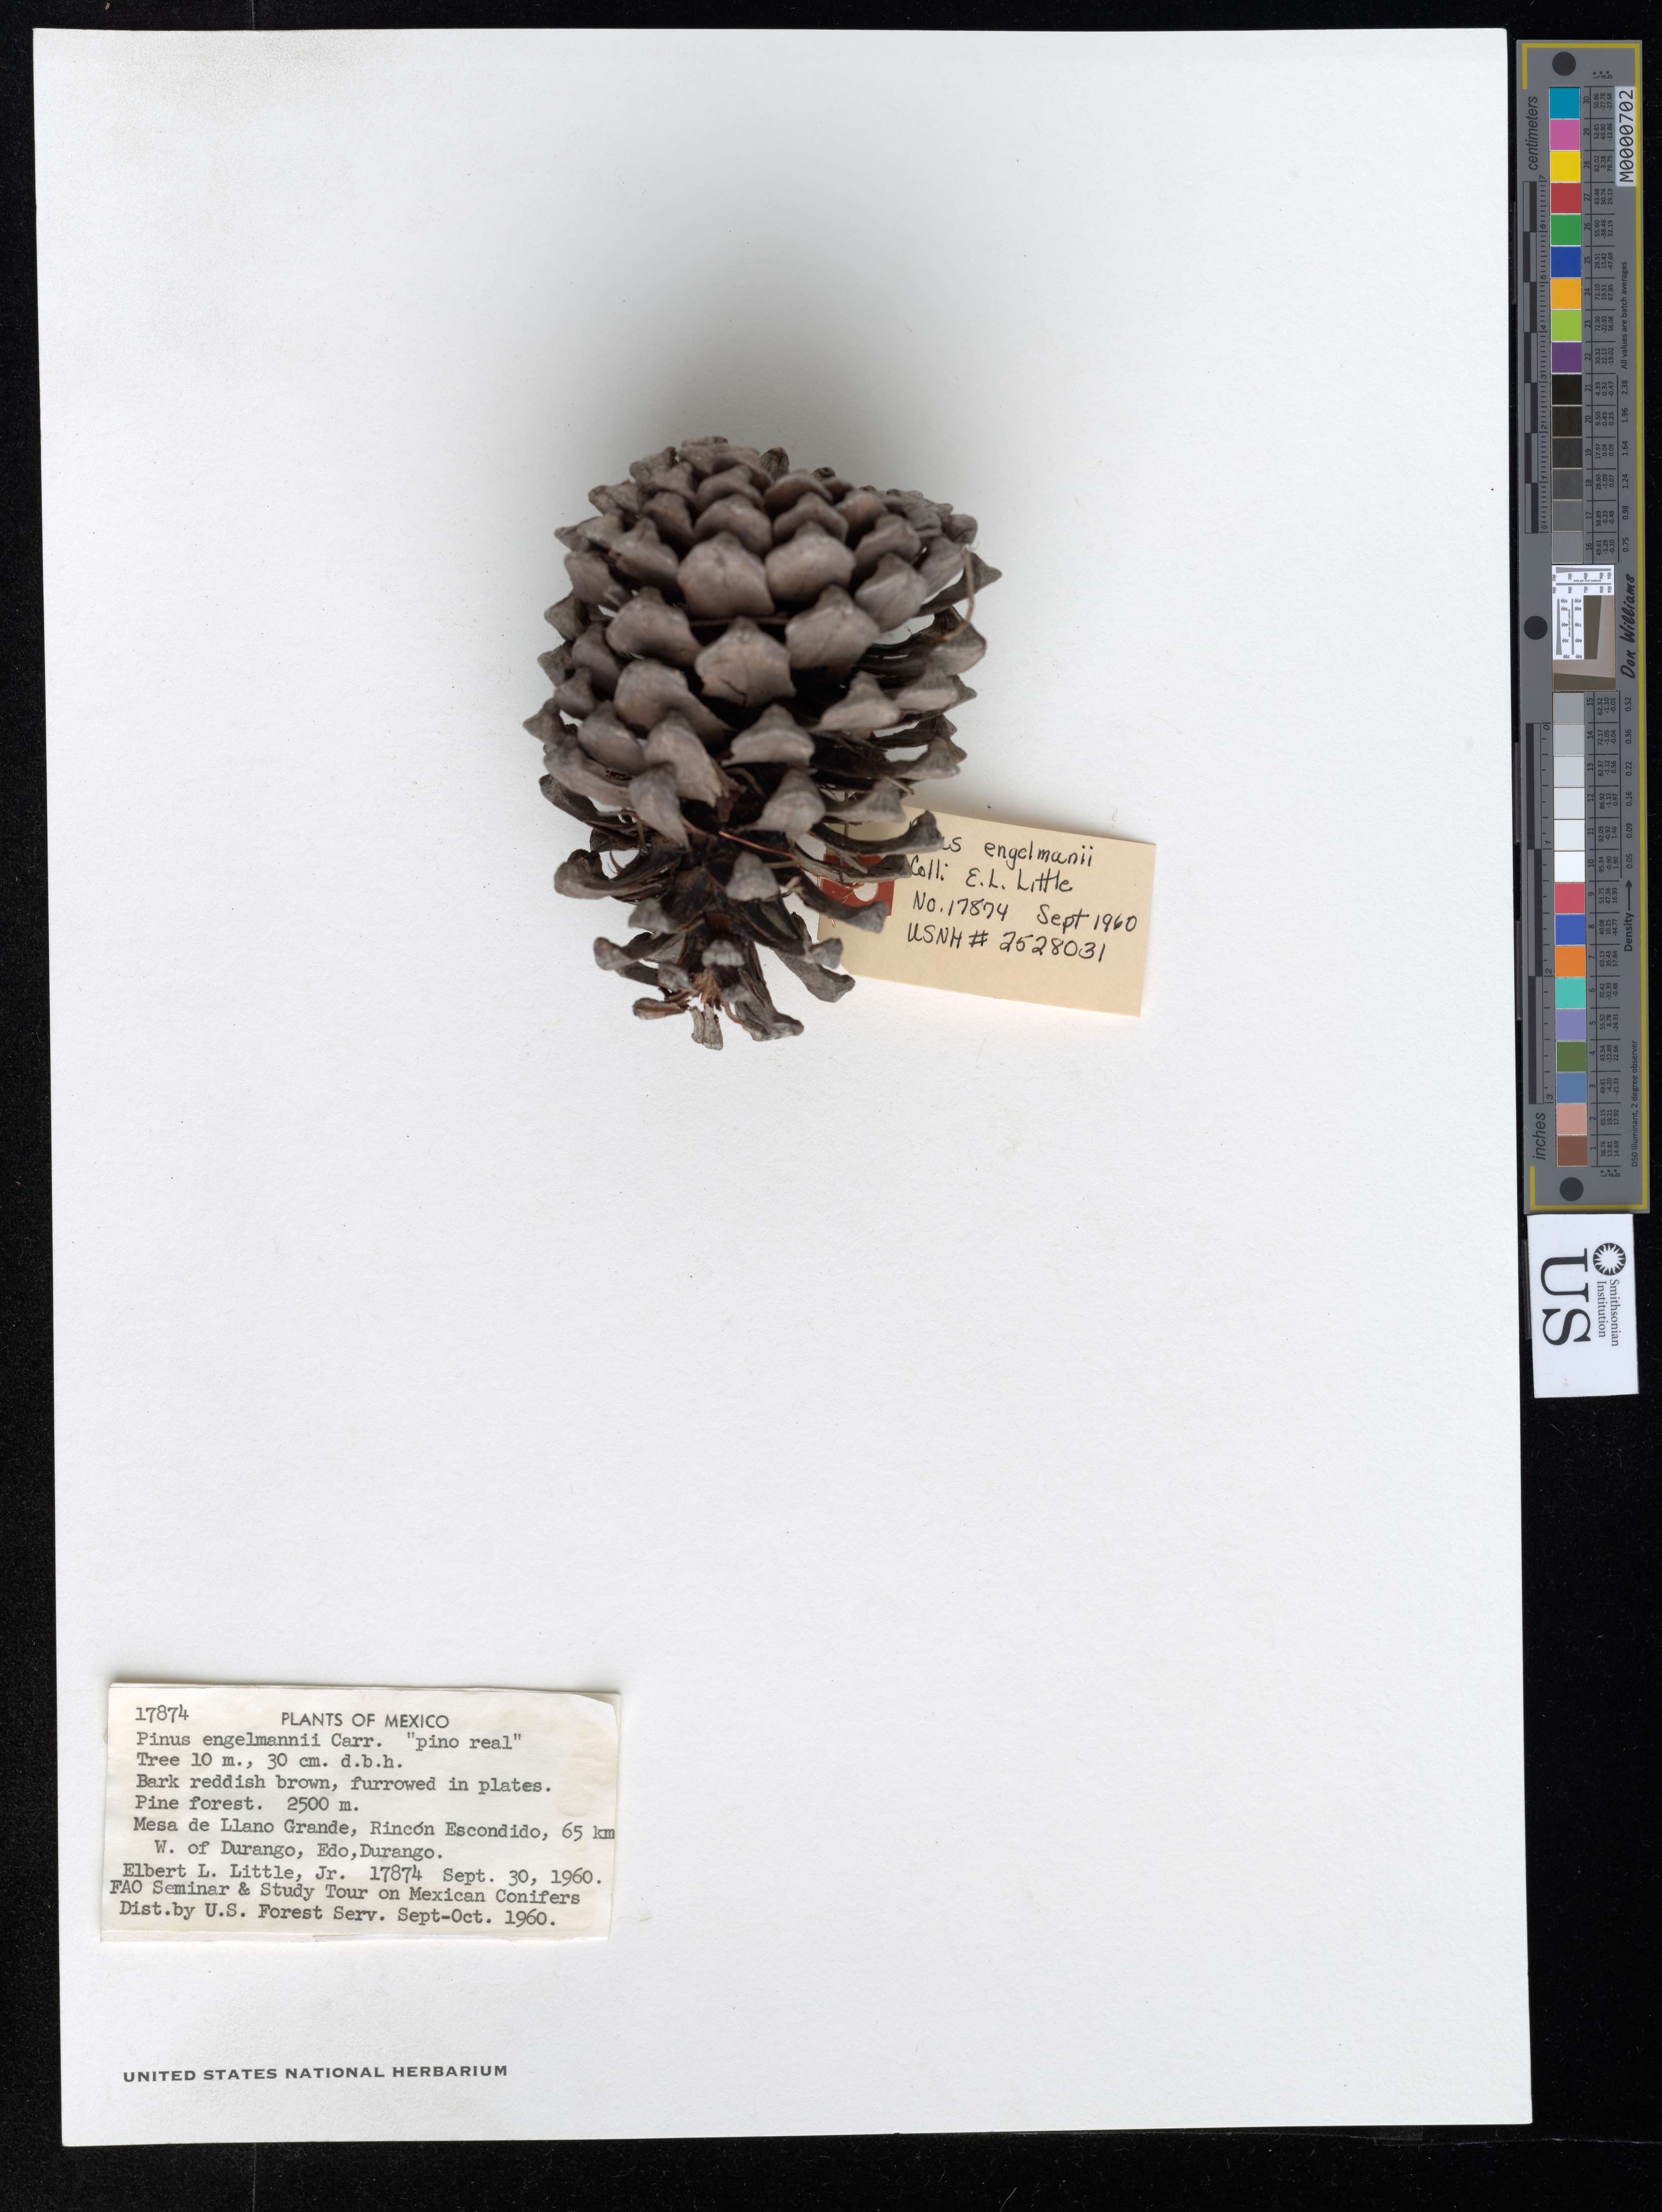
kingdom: Plantae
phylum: Tracheophyta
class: Pinopsida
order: Pinales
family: Pinaceae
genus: Pinus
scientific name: Pinus engelmannii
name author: Carrière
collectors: E. L. Little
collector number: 17874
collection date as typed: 30 Sep 1960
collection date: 1960-09-30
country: Mexico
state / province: Durango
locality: Mesa de Llano Grande, Rincón Escondido, 65 km. of Durango.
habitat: Pine forest.